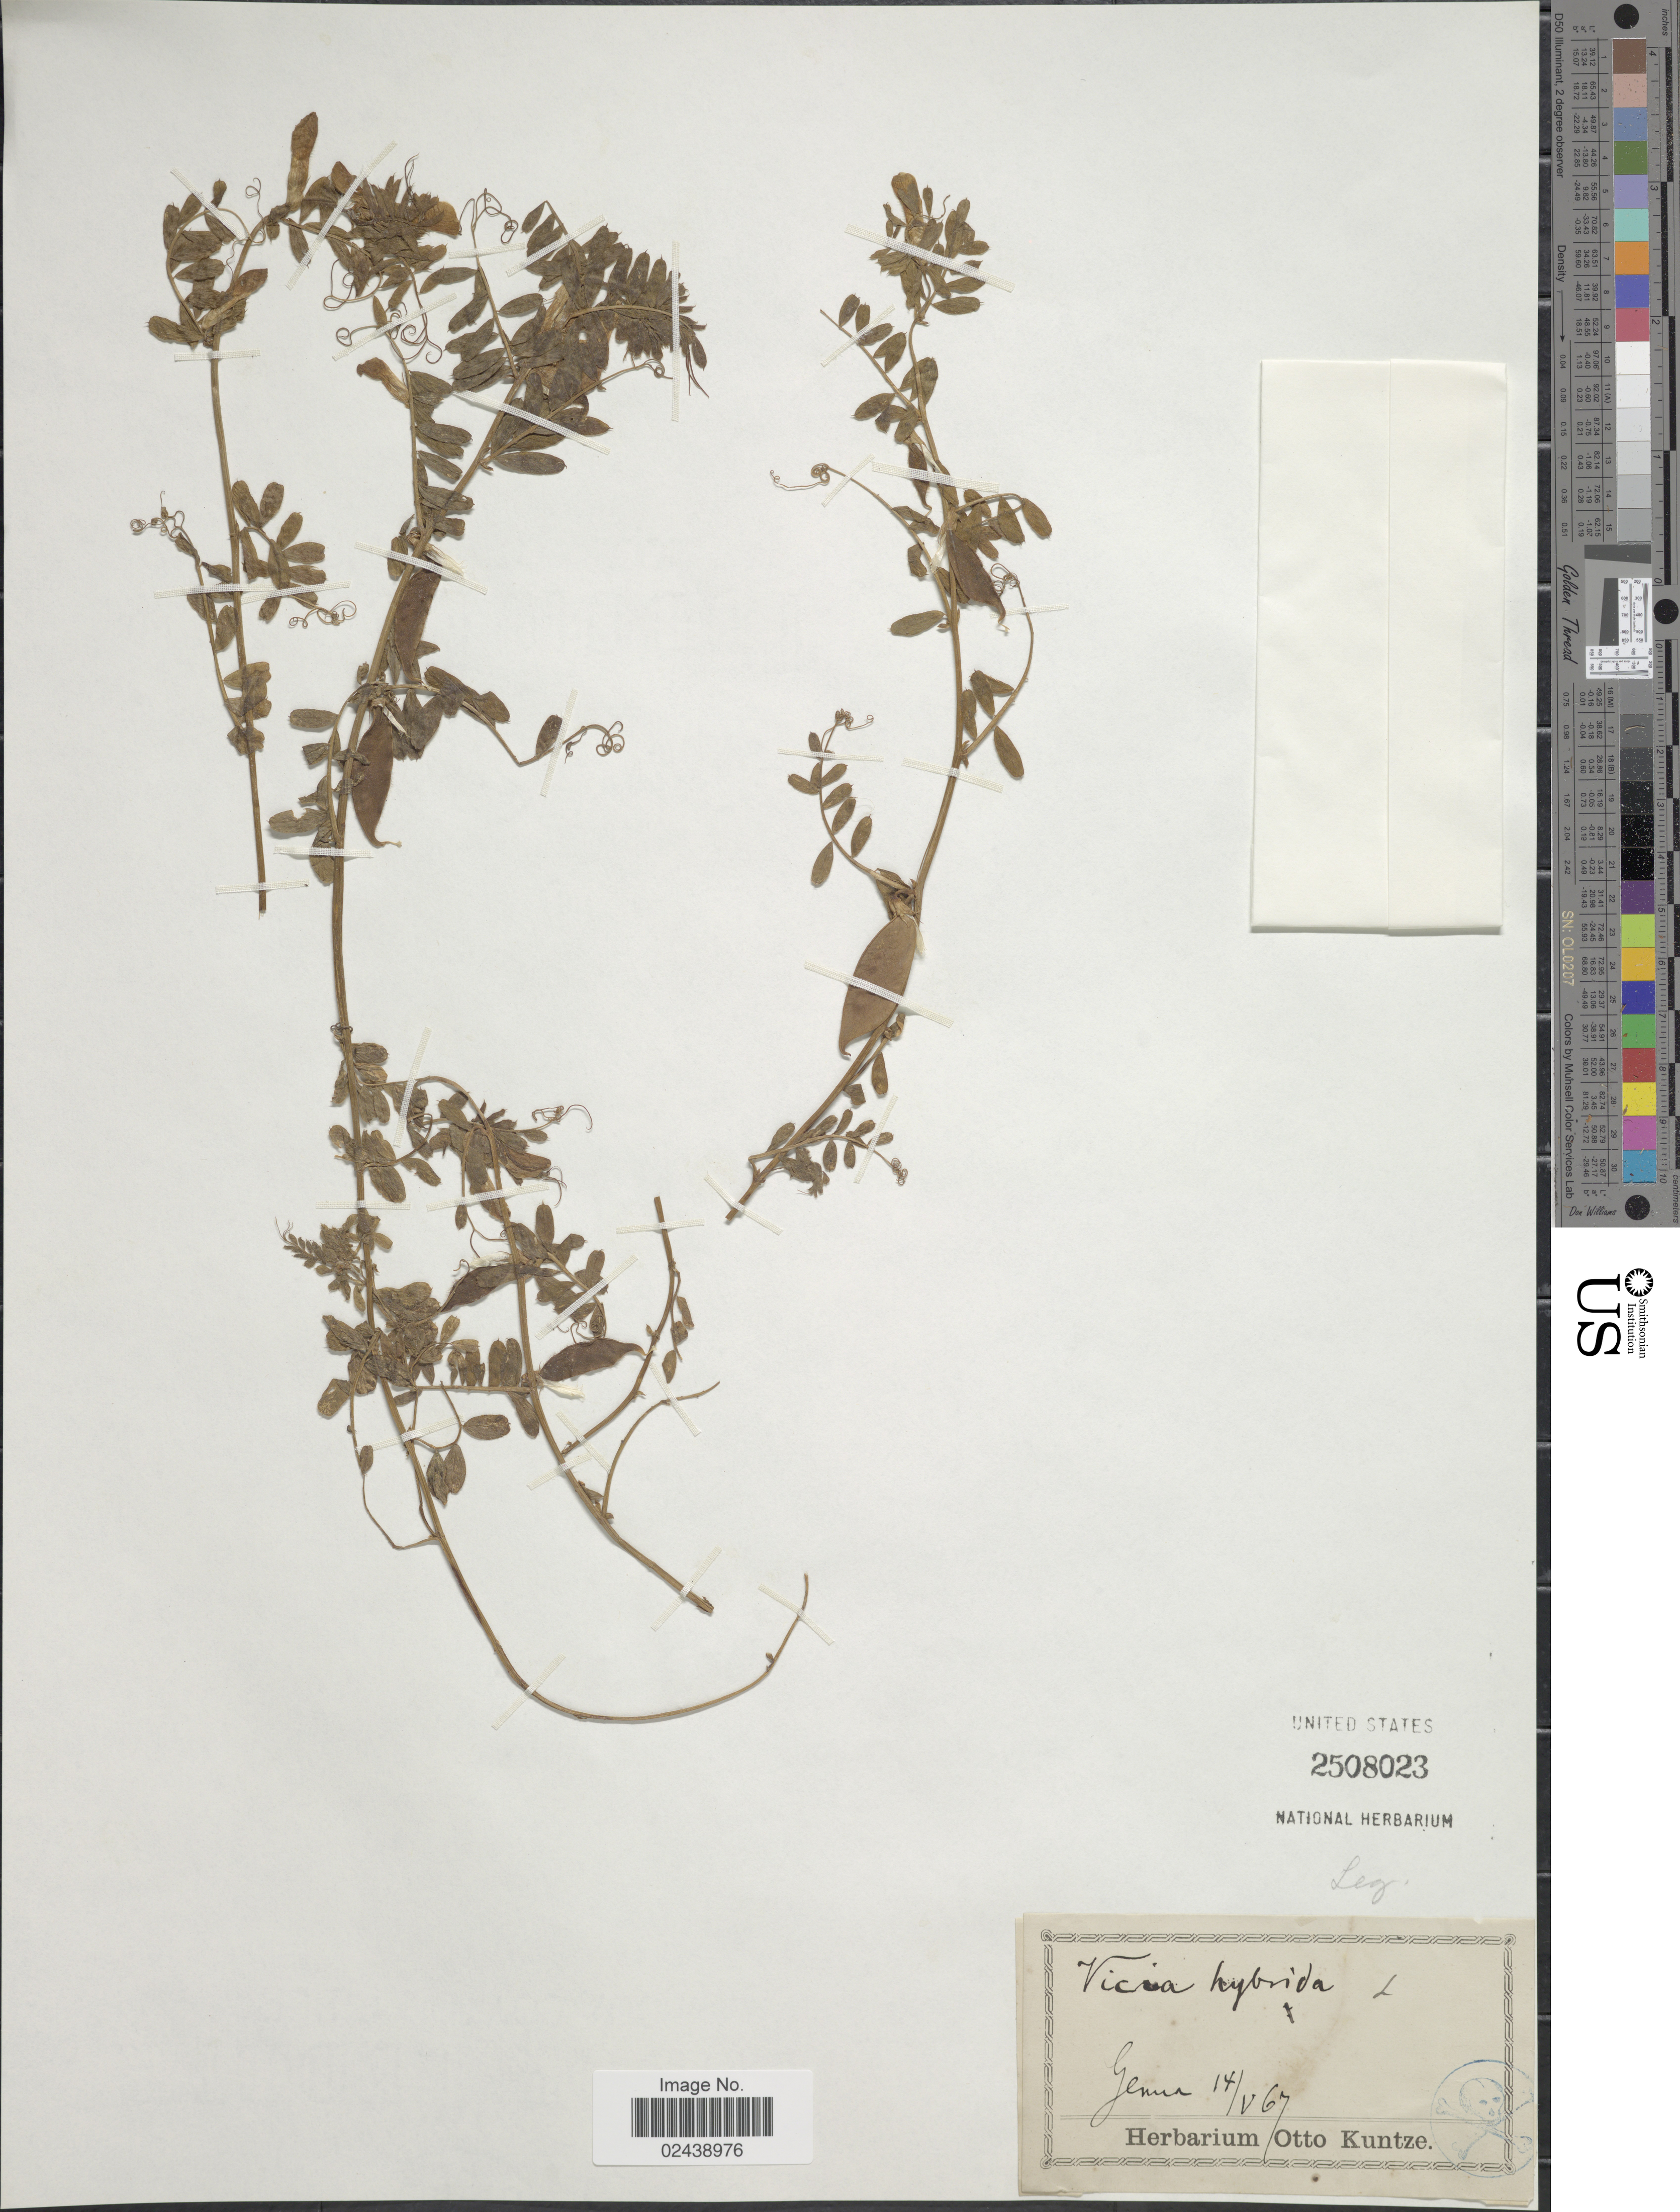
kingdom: Plantae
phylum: Tracheophyta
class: Magnoliopsida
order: Fabales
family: Fabaceae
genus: Vicia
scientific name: Vicia hybrida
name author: L.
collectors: ex herb. Otto Kuntze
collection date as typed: Transcribed d/m/y: 14/5/67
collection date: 1867-05-14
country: Italy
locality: Genua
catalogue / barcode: US 2508023